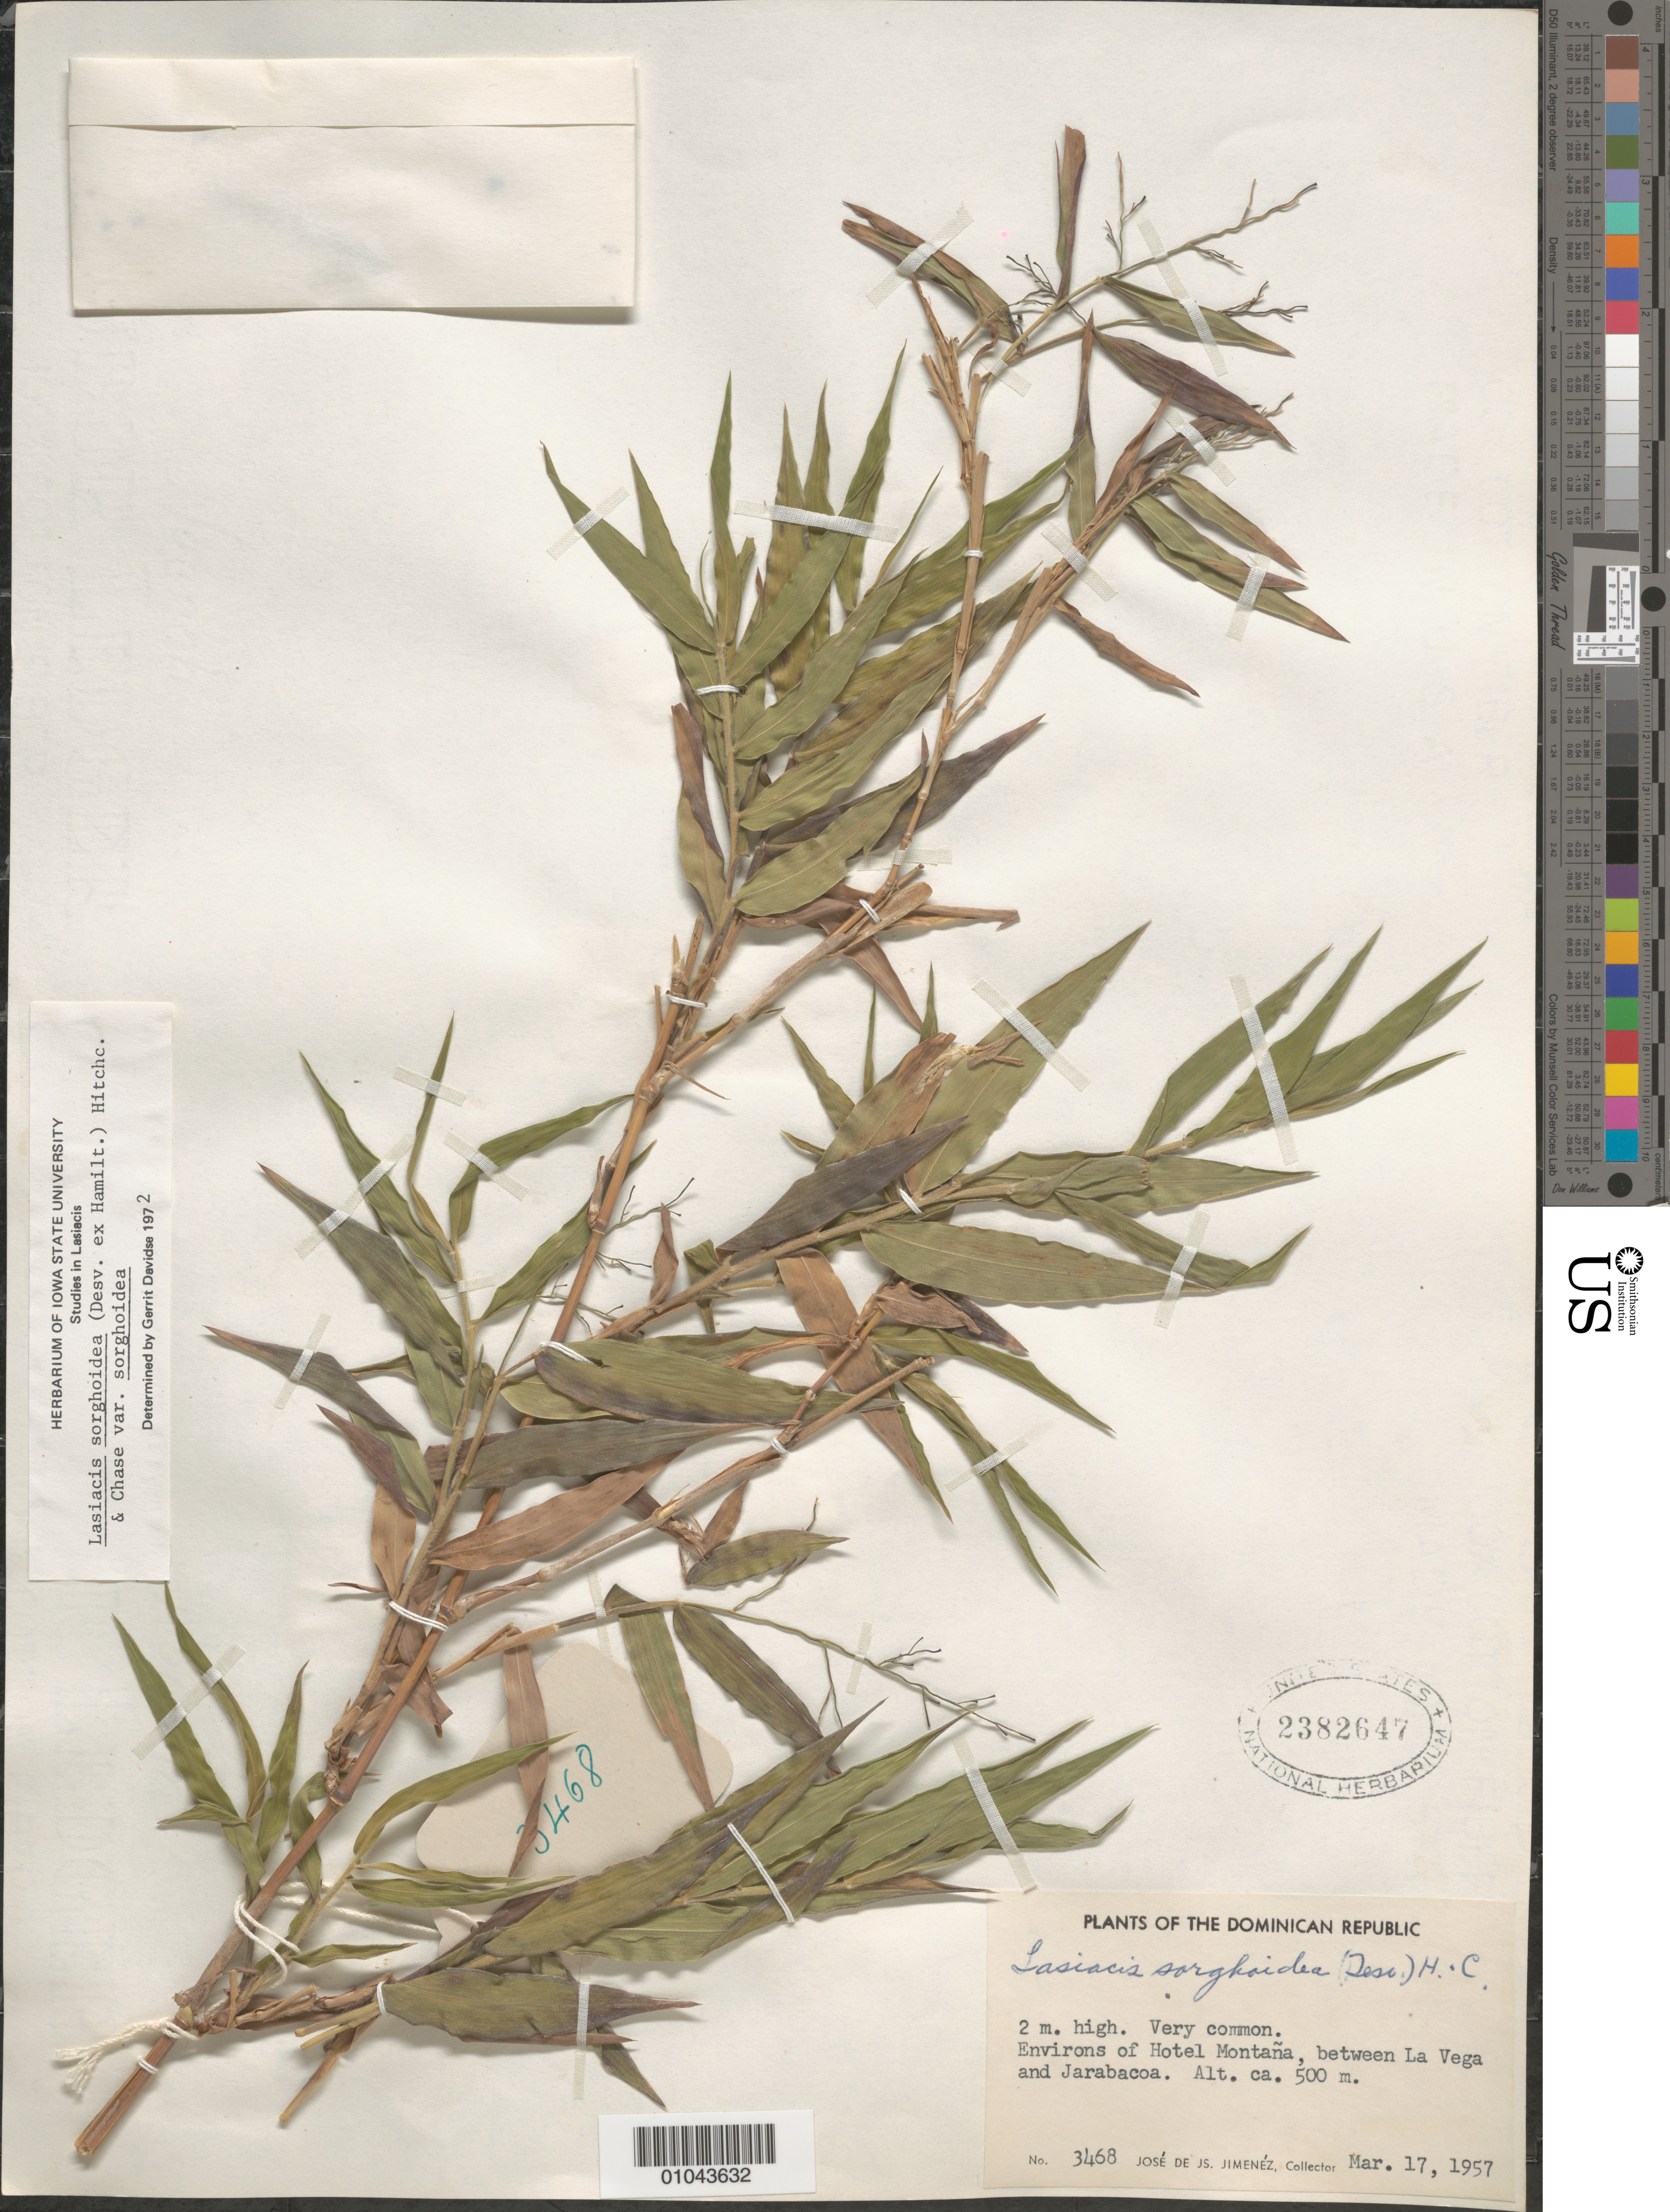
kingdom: Plantae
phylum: Tracheophyta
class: Liliopsida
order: Poales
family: Poaceae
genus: Lasiacis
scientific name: Lasiacis sorghoidea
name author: (Desv. ex Ham.) Hitchc. & Chase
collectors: J. J. Jiménez Almonte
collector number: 3468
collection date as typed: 17 Mar 1957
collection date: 1957-03-17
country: Dominican Republic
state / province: La Vega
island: Hispaniola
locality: Environs of Hotel Montana, between La Vega and Jarabacoa.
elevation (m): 500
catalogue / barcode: US 2382647